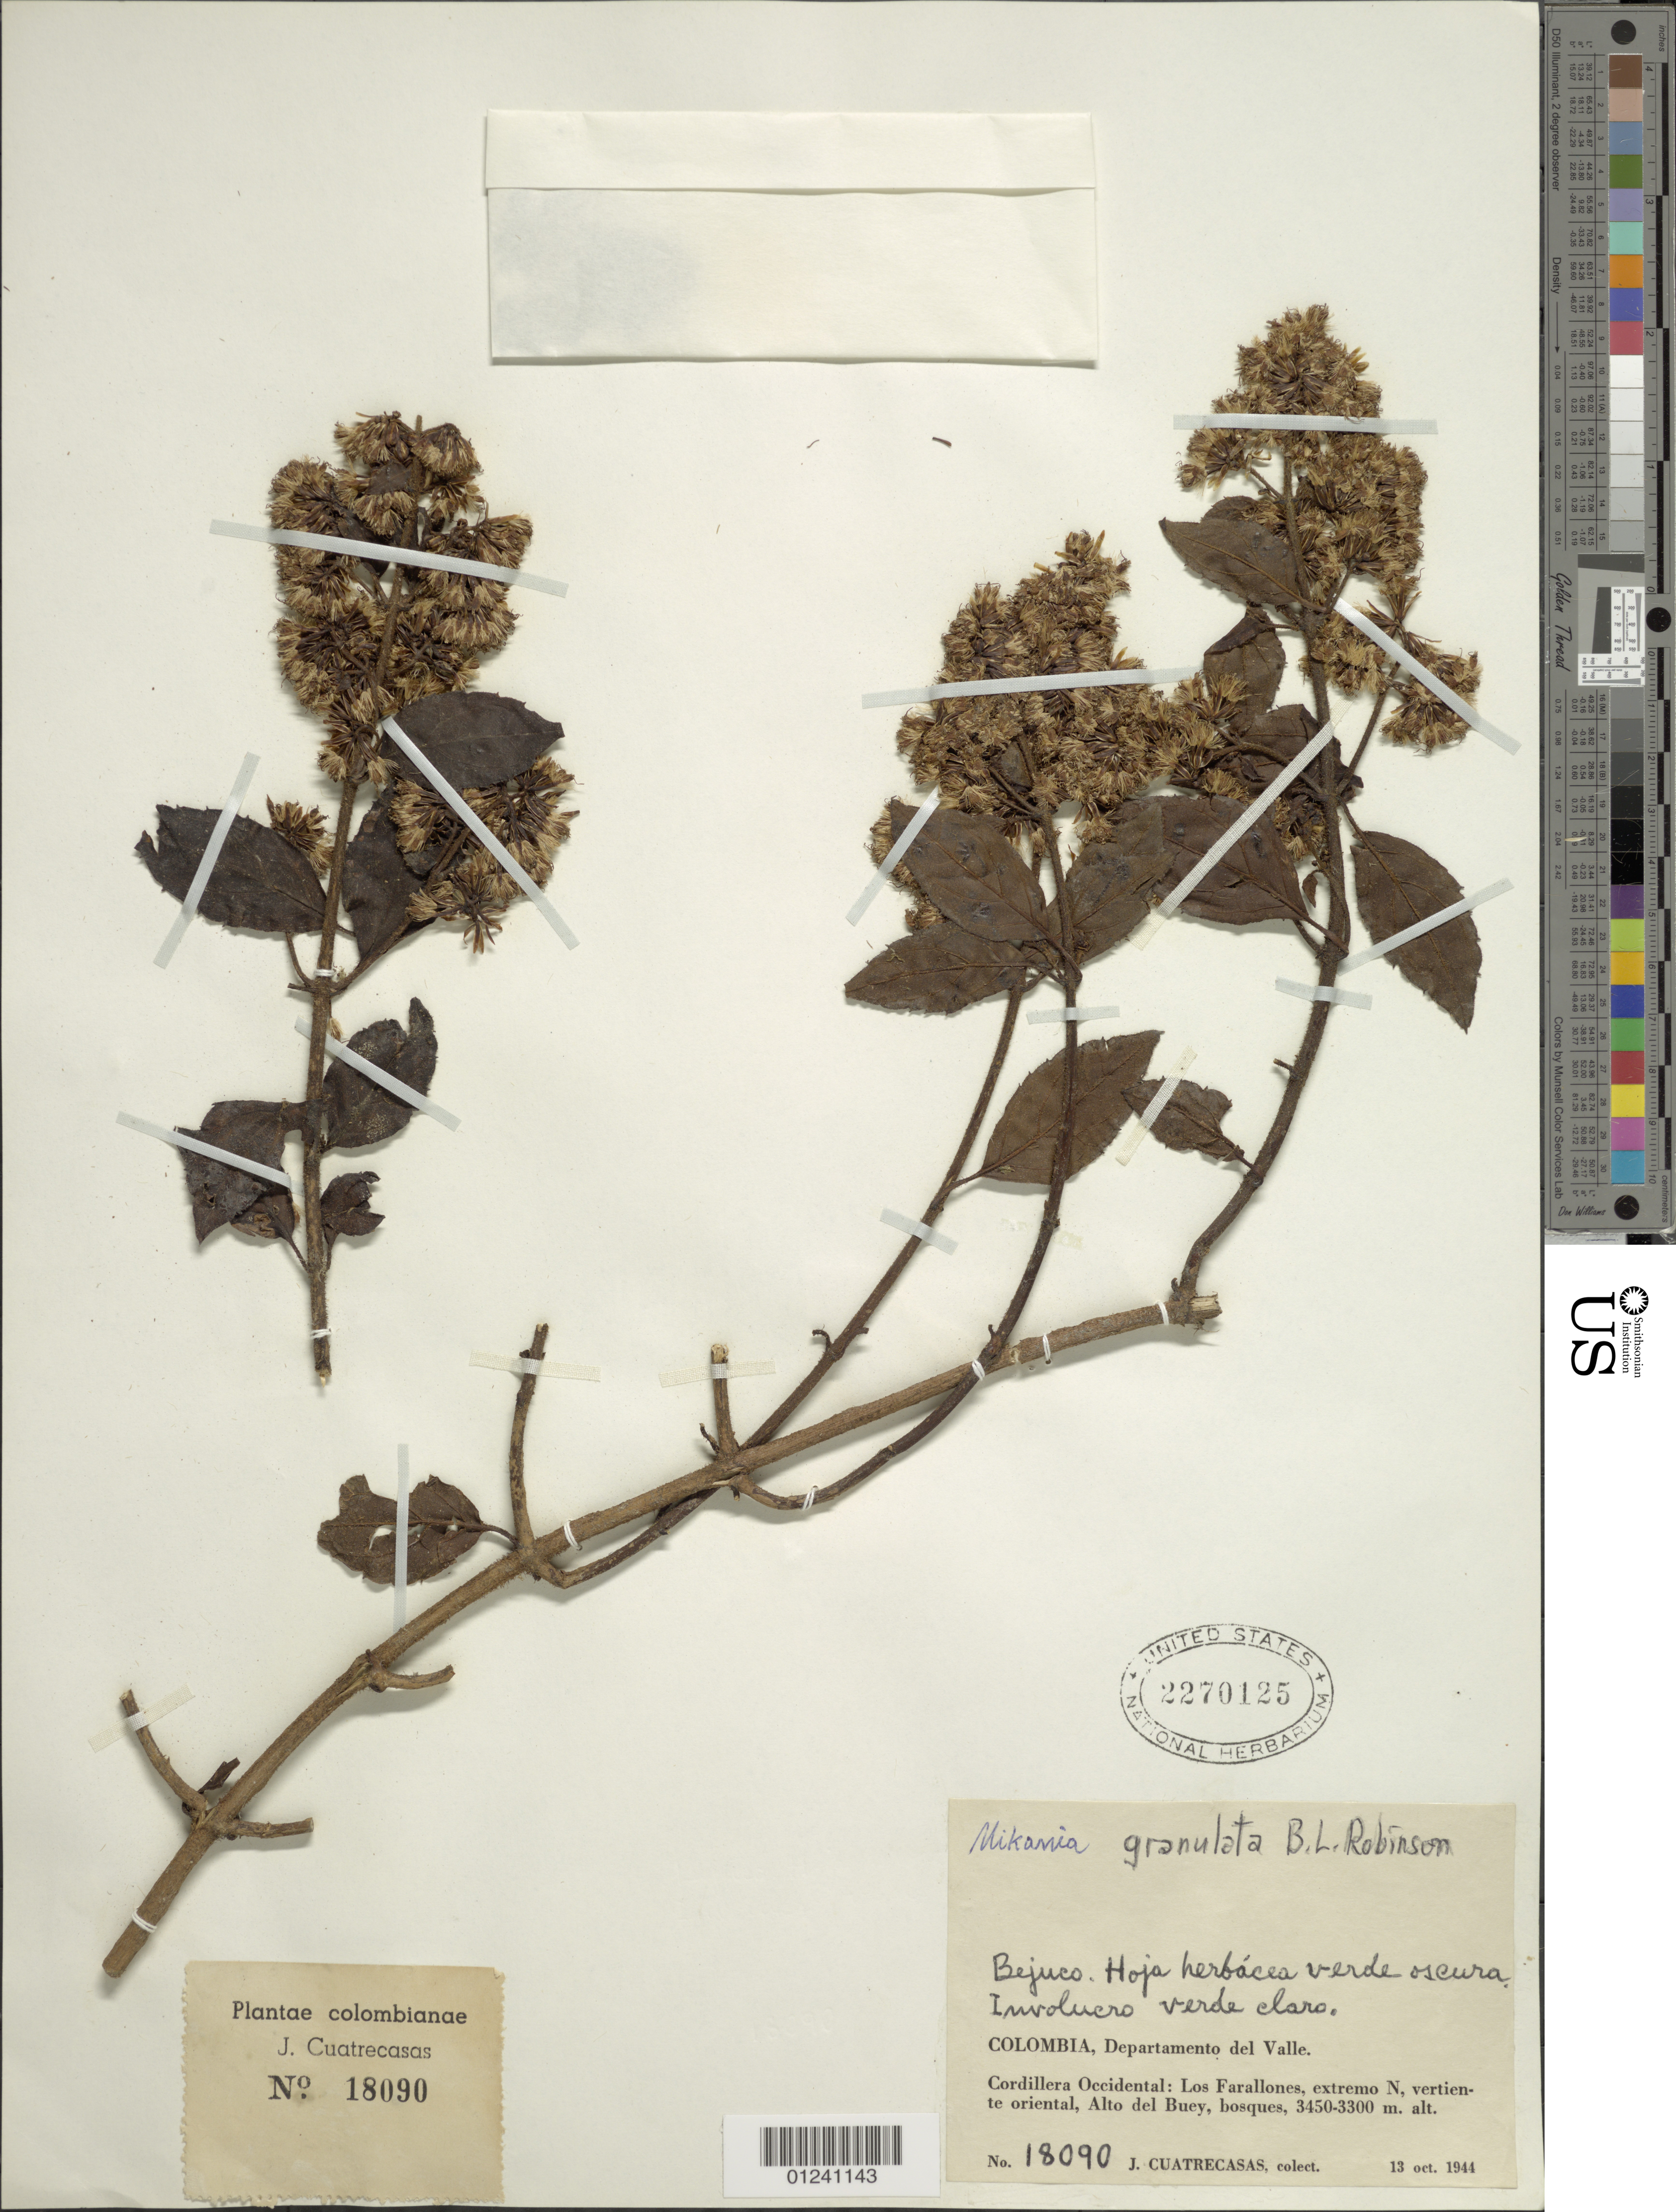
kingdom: Plantae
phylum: Tracheophyta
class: Magnoliopsida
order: Asterales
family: Asteraceae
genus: Mikania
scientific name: Mikania jamesonii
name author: B.L. Rob.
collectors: J. Cuatrecasas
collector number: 18090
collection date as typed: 13 Oct 1944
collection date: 1944-10-13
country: Colombia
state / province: Valle del Cauca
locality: Los Farfallones, extremo N, vertiente oriental, Alto de Buey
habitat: bosques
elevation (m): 3300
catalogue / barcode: US 2270125